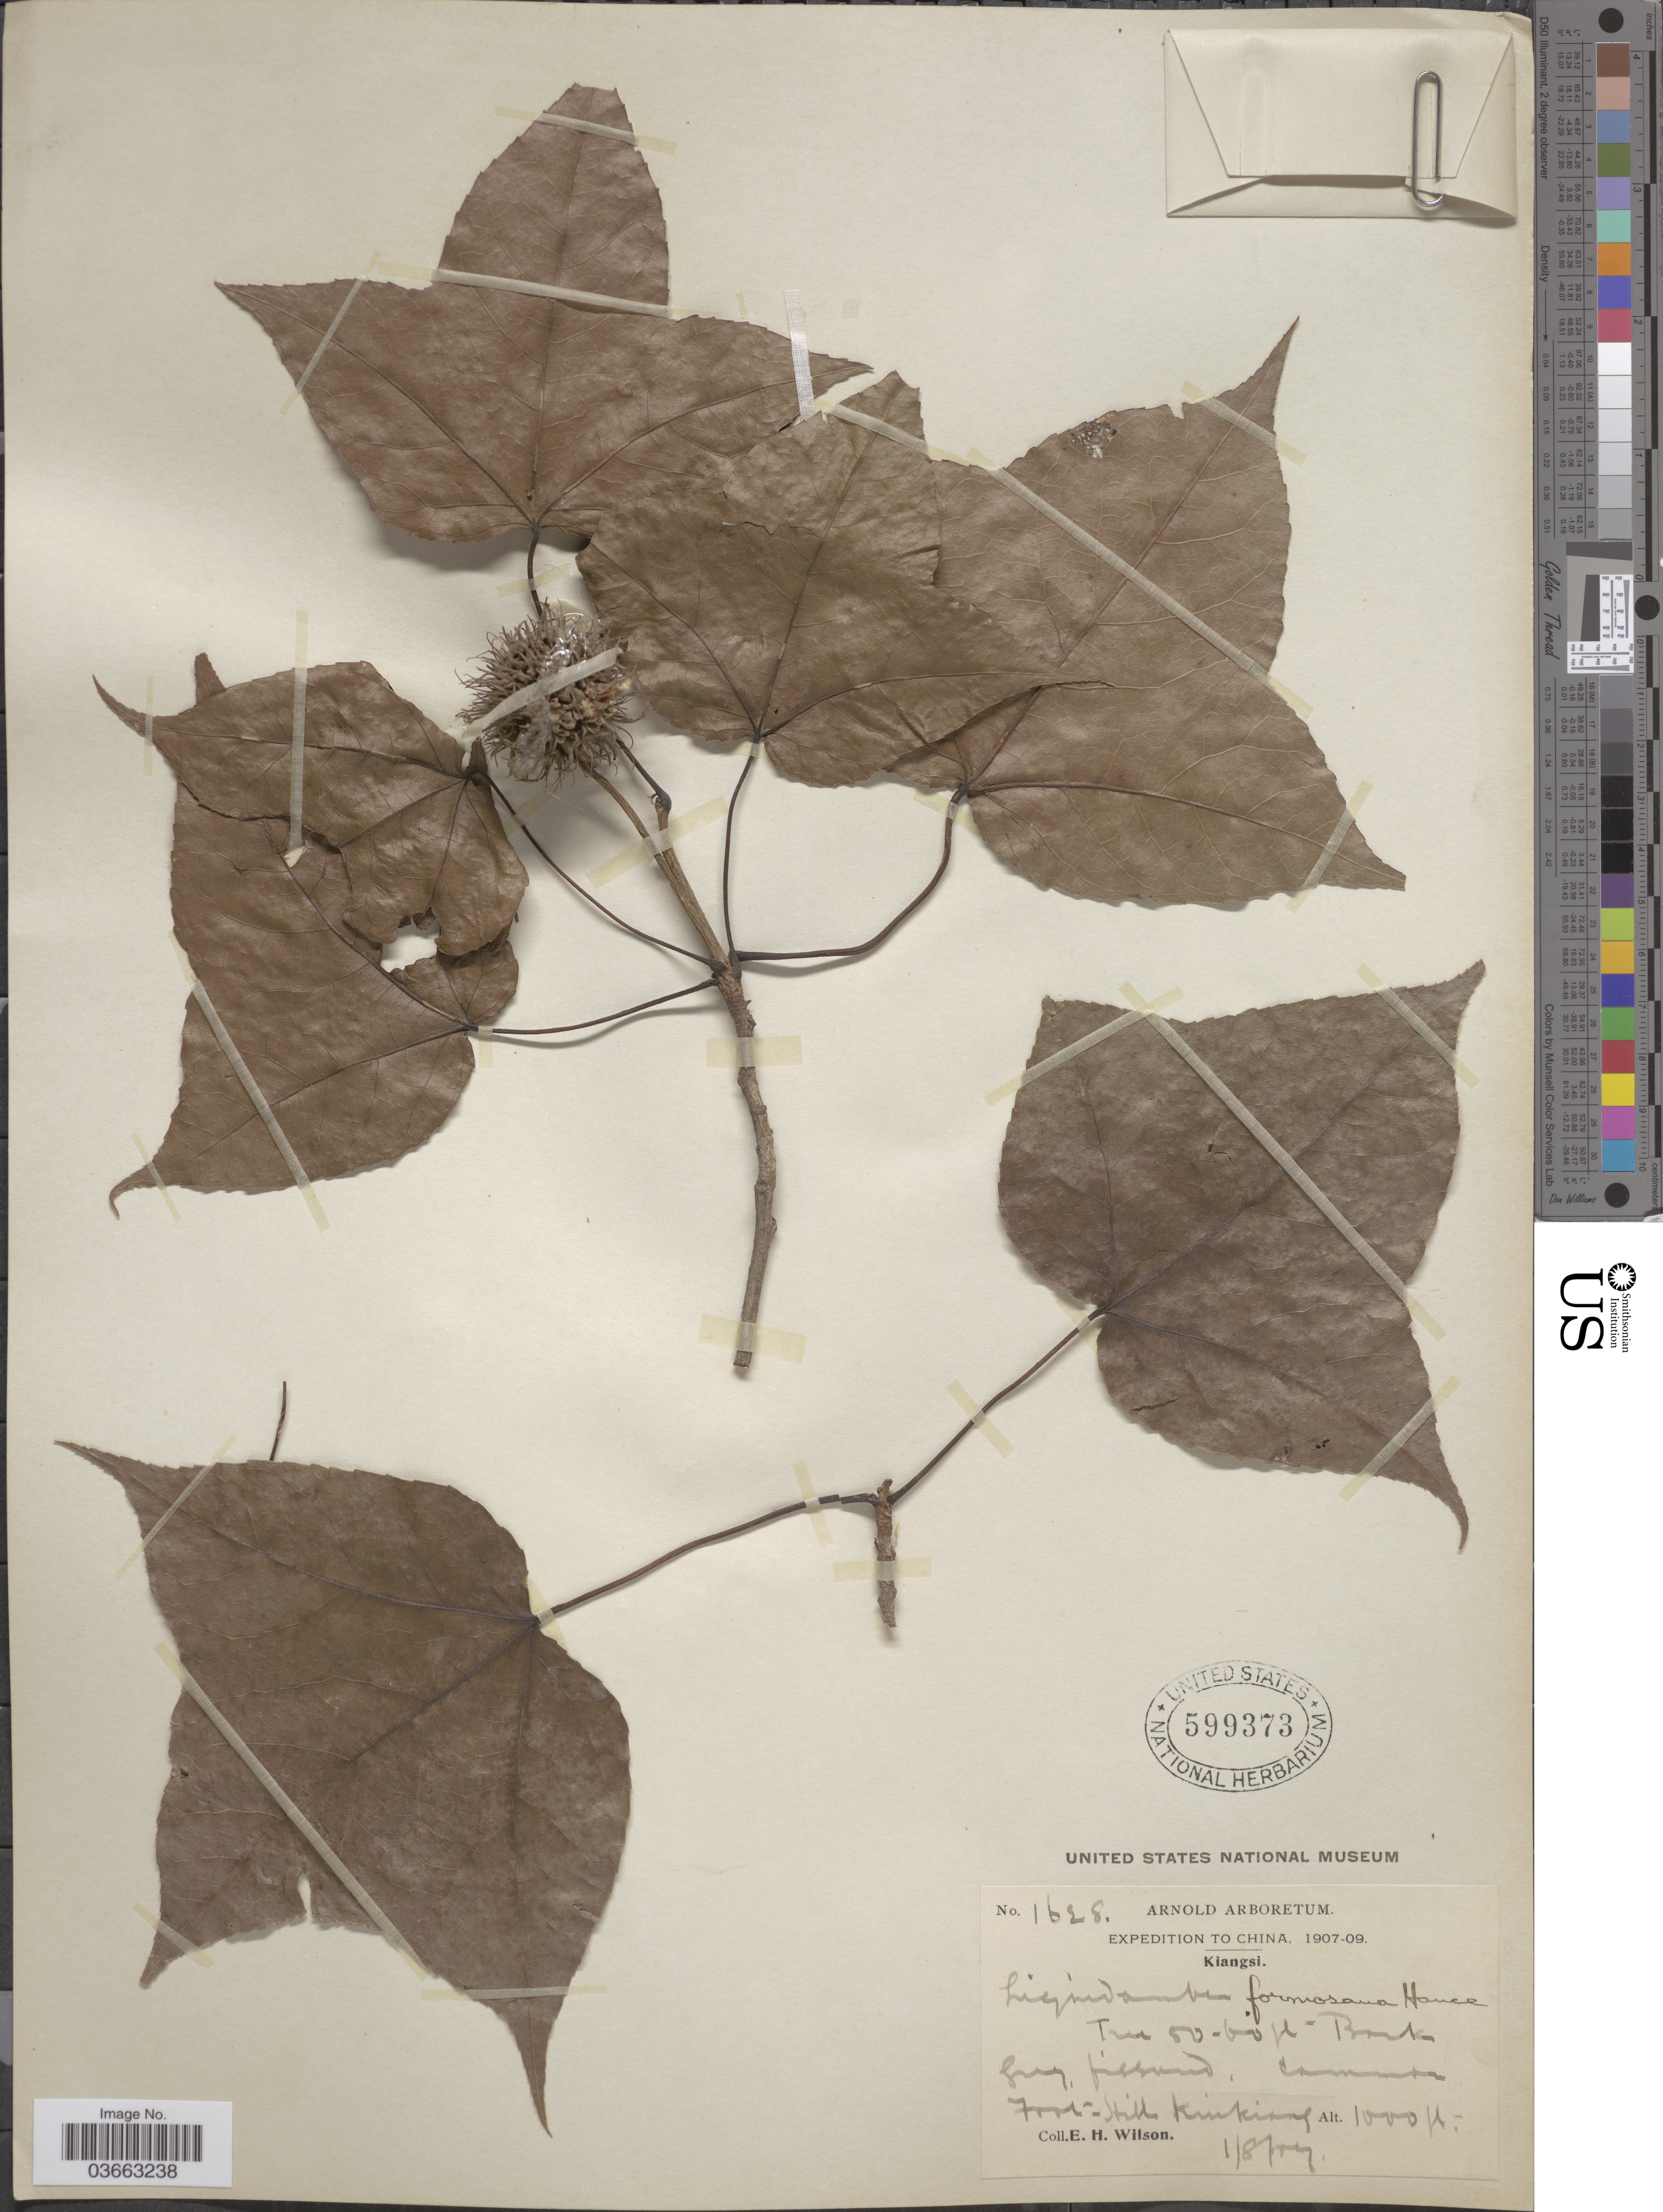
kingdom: Plantae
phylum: Tracheophyta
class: Magnoliopsida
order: Saxifragales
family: Altingiaceae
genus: Liquidambar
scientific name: Liquidambar formosana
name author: Hance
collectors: E. Wilson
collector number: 1628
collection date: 1907-08-01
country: China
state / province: Jiangxi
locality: Kiangsi. Foot-Hill Kinkiang*.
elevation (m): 305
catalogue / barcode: US 599373